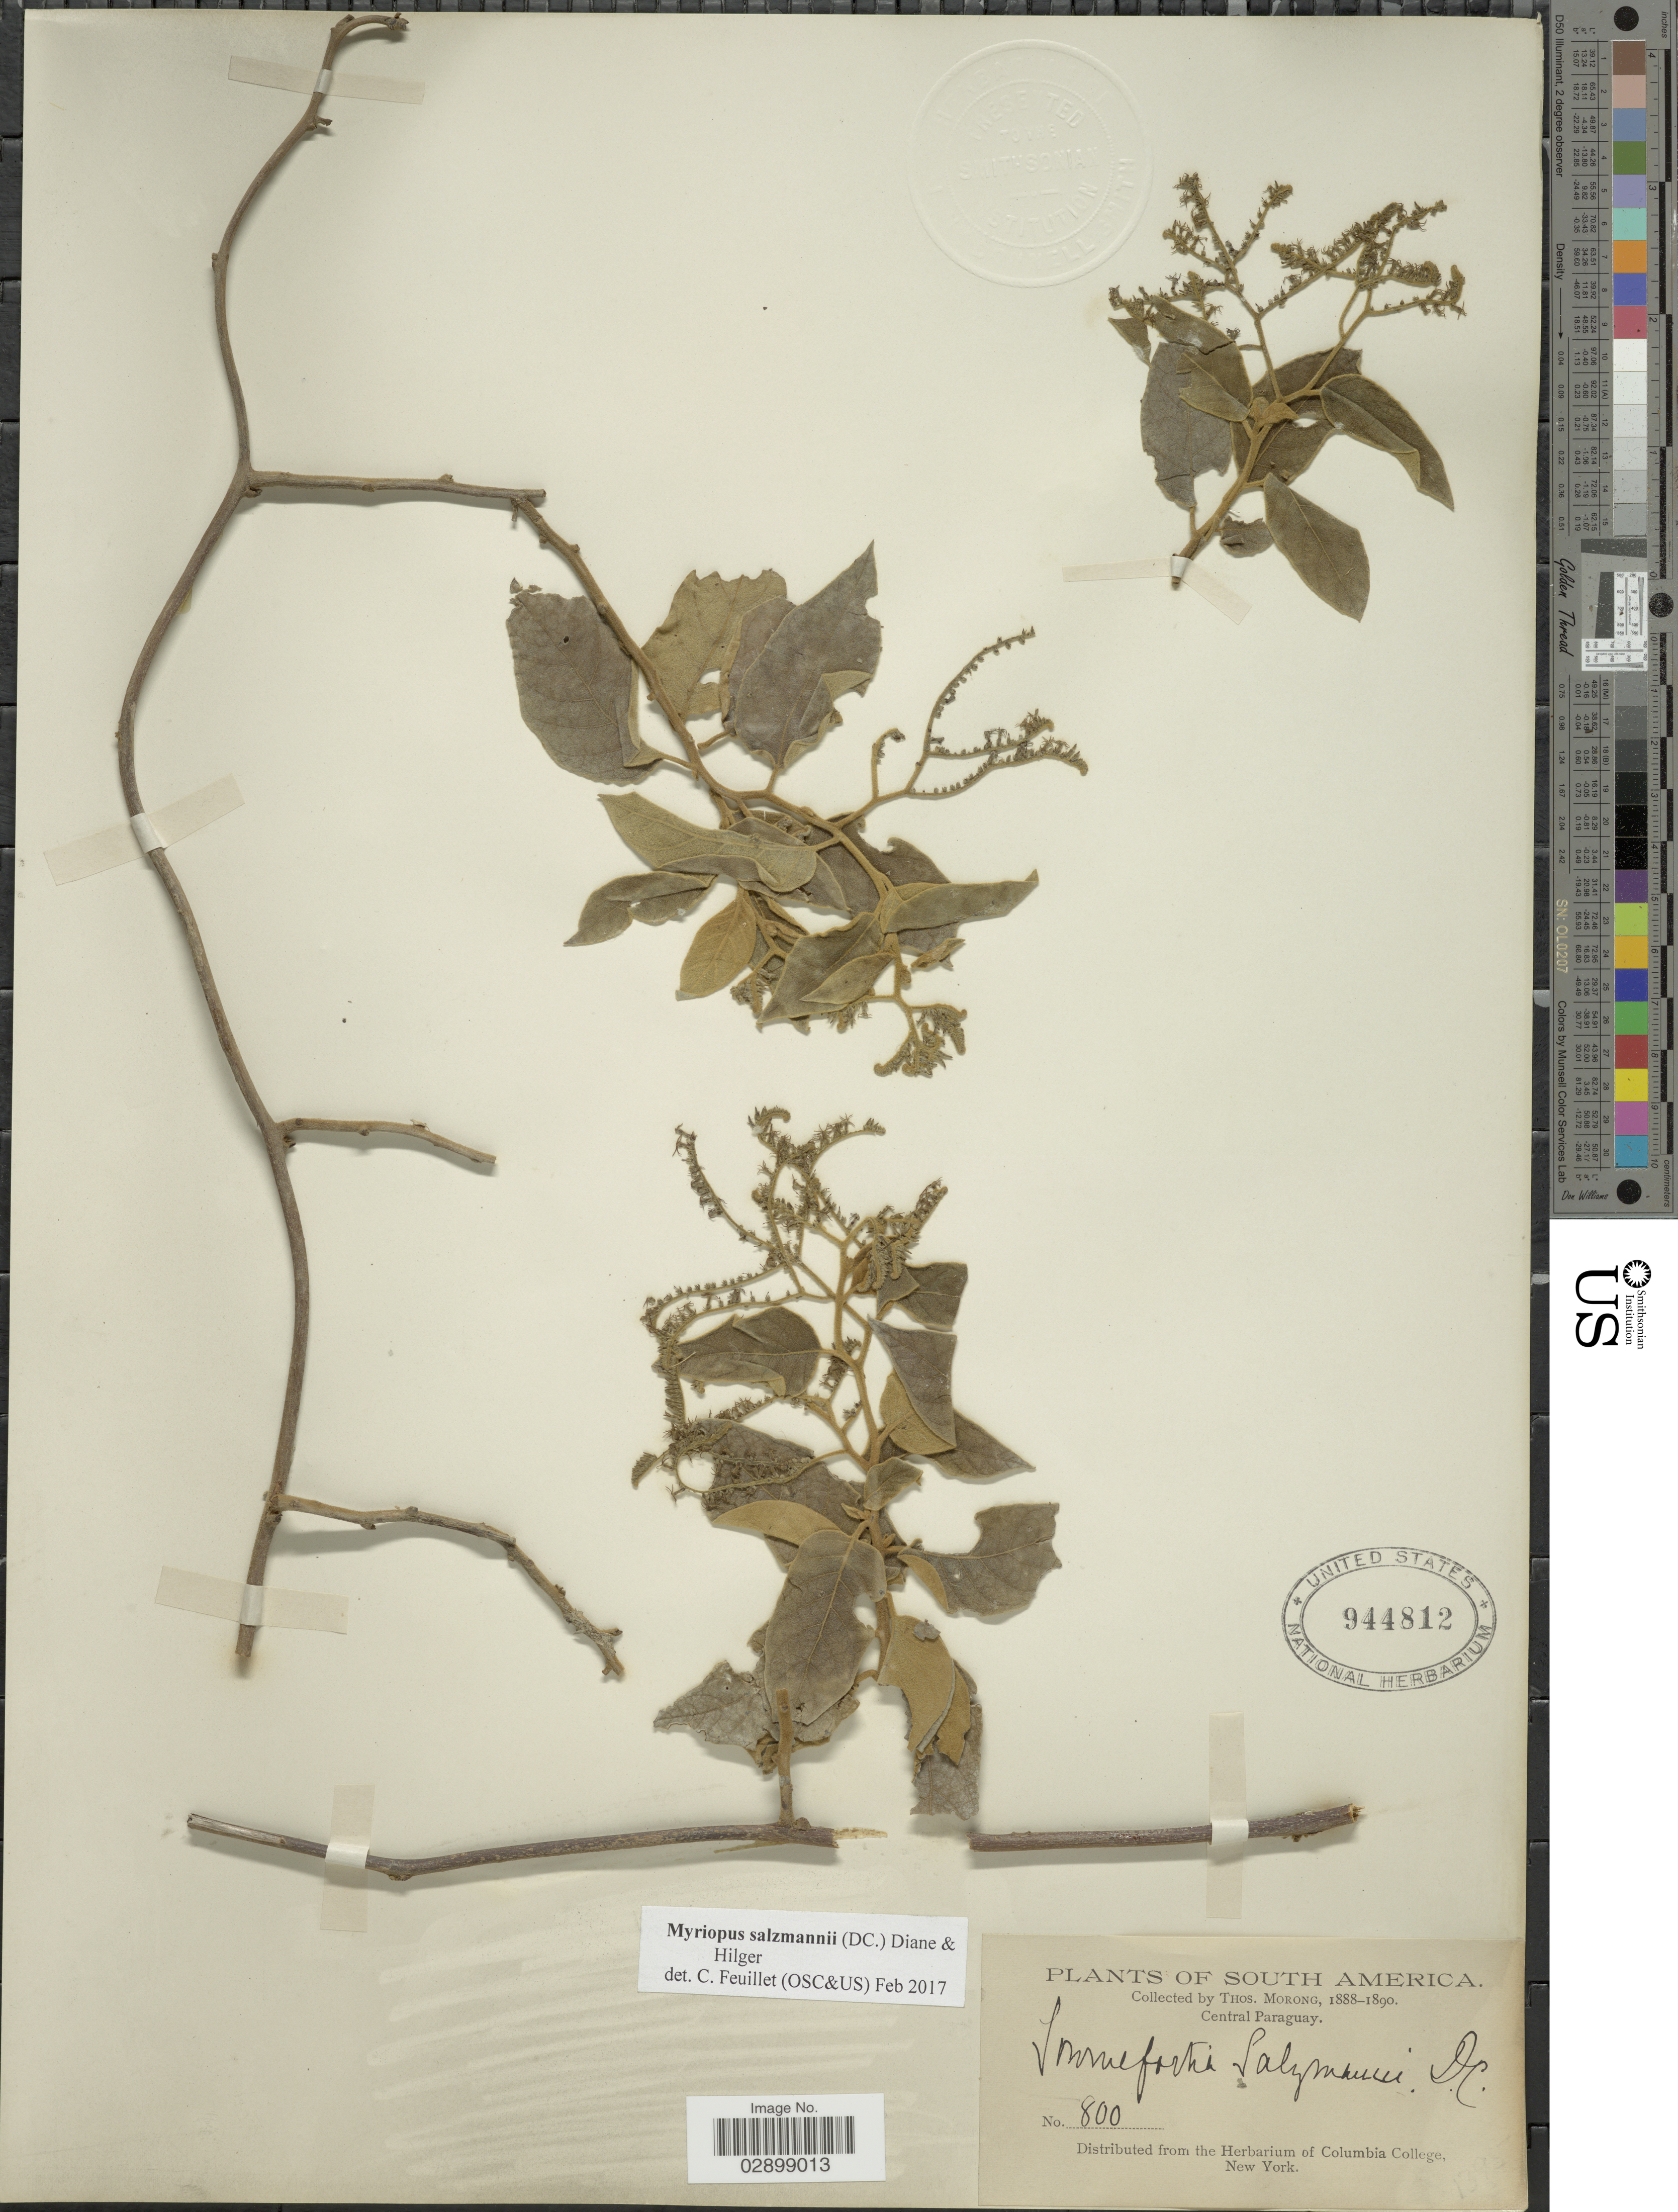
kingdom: Plantae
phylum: Tracheophyta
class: Magnoliopsida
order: Boraginales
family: Heliotropiaceae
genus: Myriopus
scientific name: Myriopus salzmannii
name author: (DC.) Diane & Hilger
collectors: ex herb. T. Morong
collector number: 800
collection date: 1888/1890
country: Paraguay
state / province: Central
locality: Central Paraguay.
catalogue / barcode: US 944812